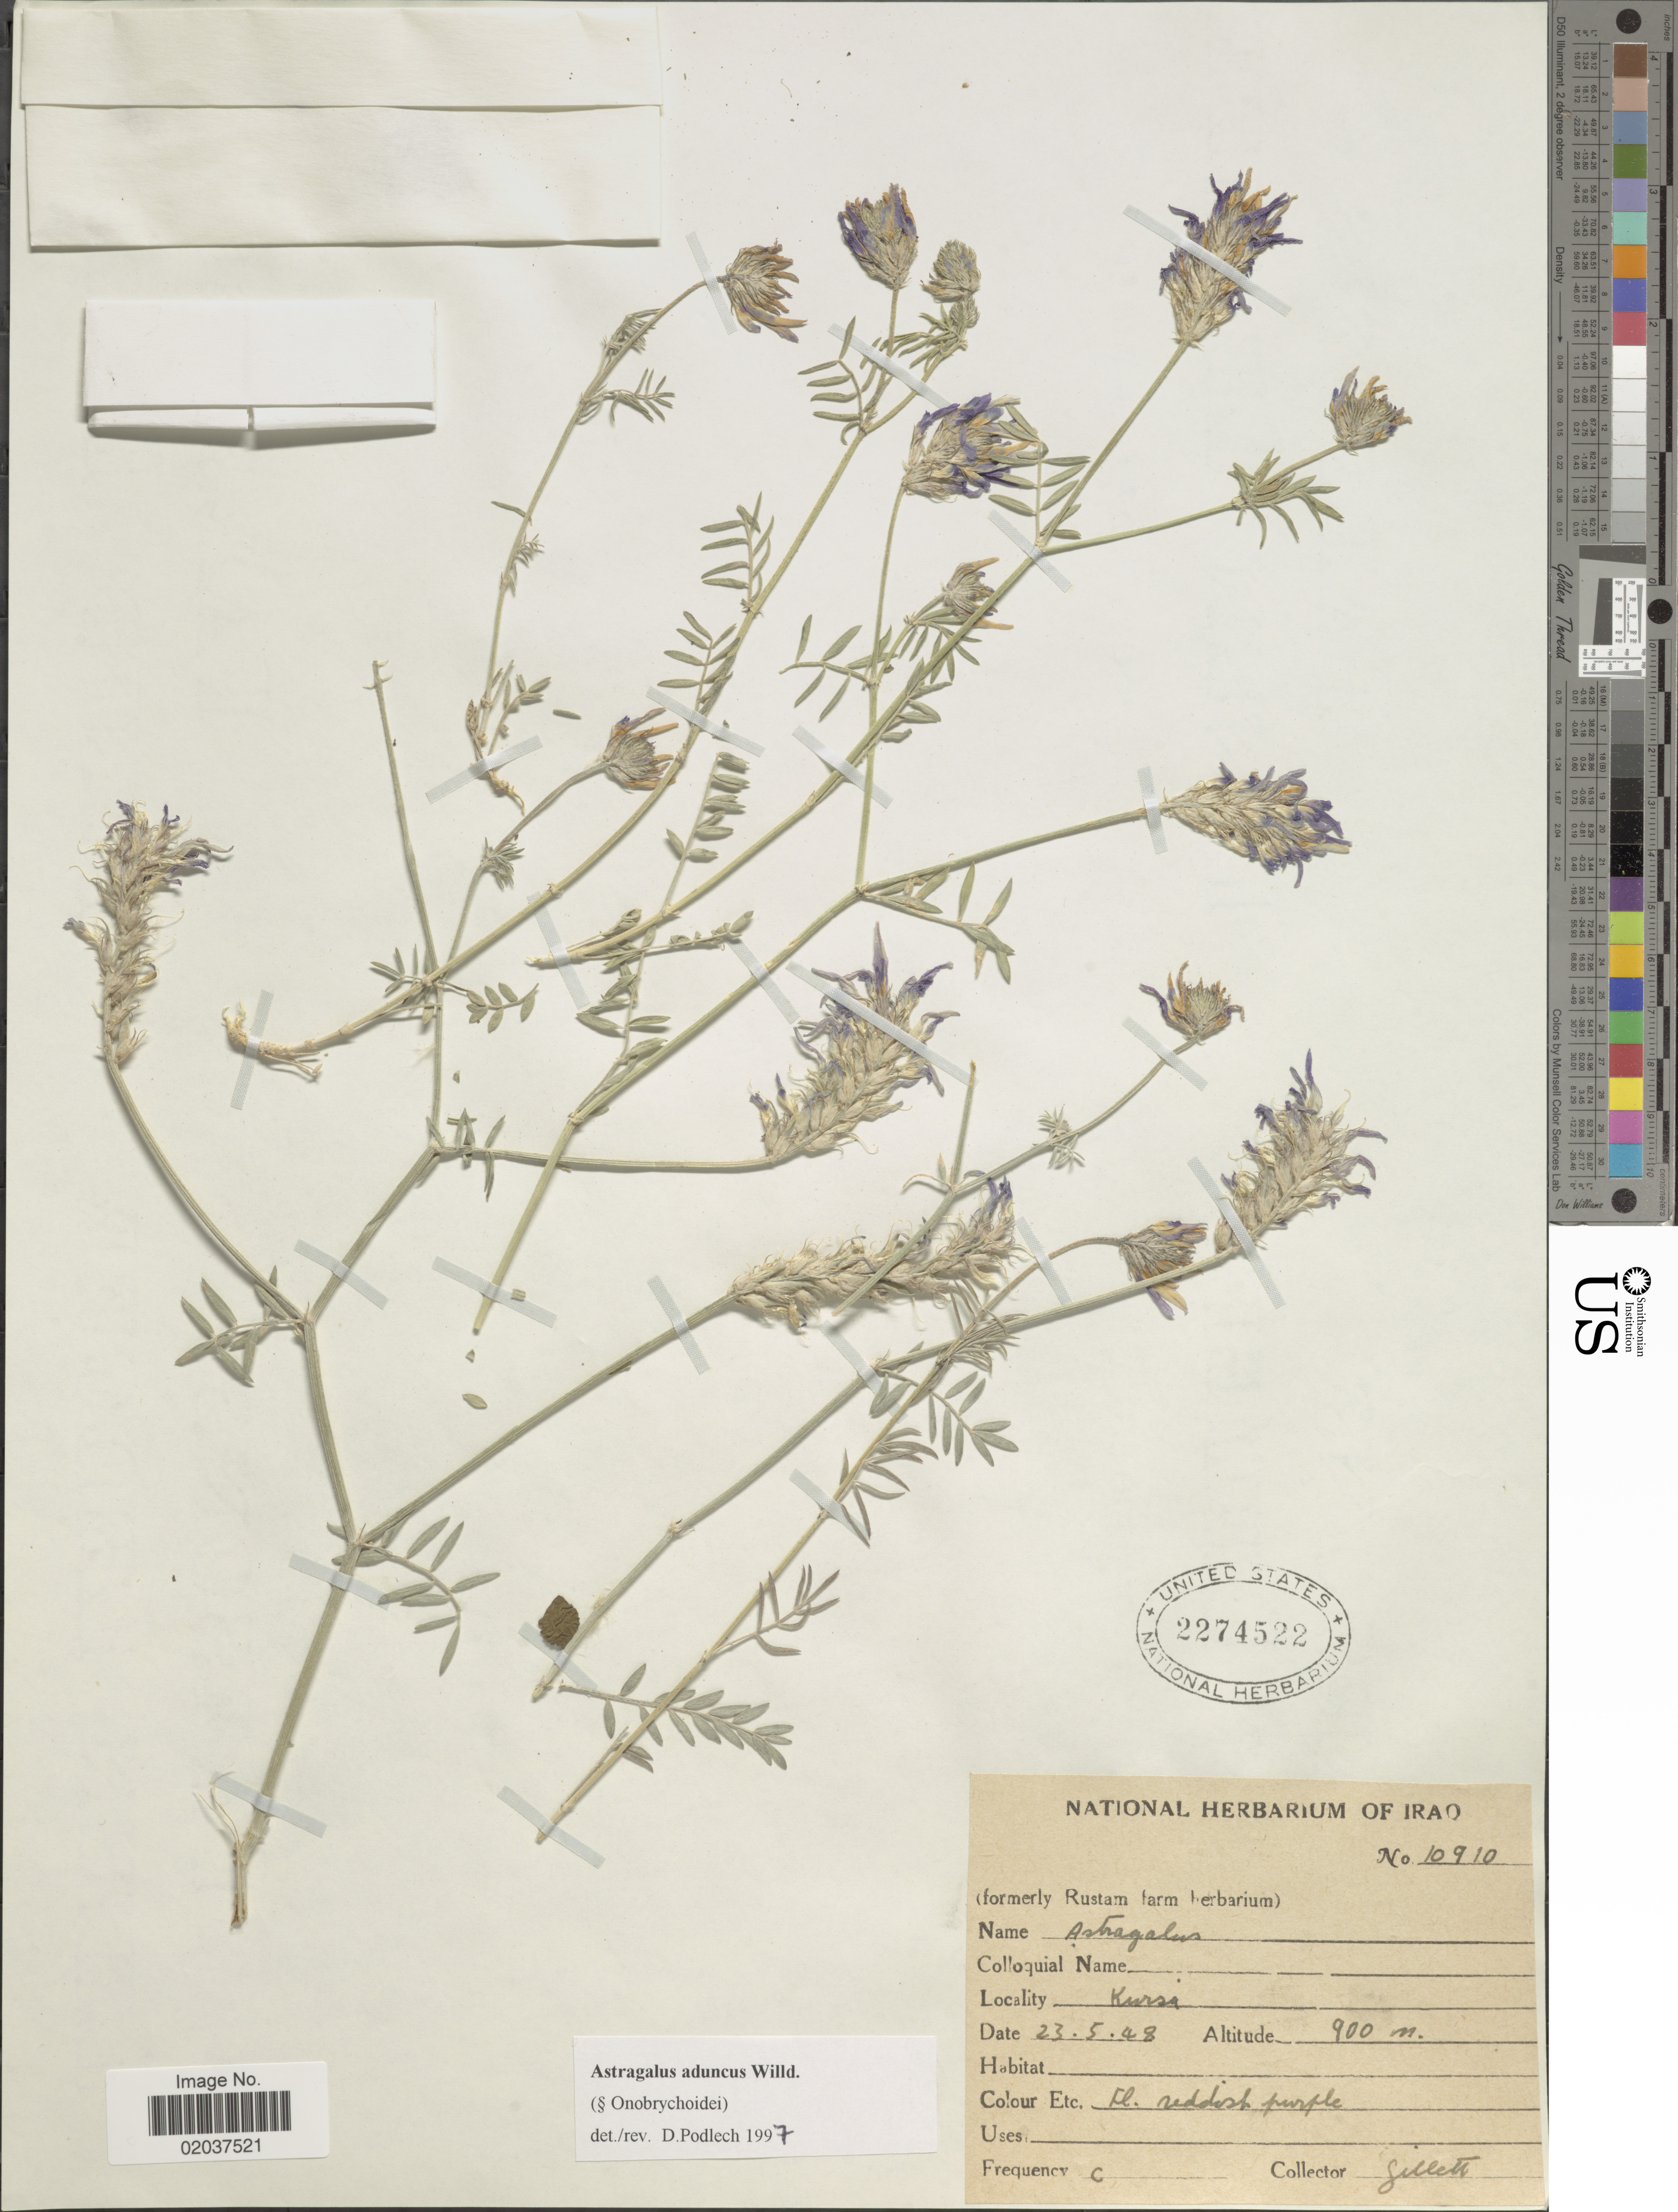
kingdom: Plantae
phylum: Tracheophyta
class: Magnoliopsida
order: Fabales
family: Fabaceae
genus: Astragalus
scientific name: Astragalus aduncus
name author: Willd.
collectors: Gillett, --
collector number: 10910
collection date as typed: Transcribed d/m/y: 23/5/48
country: Iraq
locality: Kursa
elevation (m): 900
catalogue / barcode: US 2274522